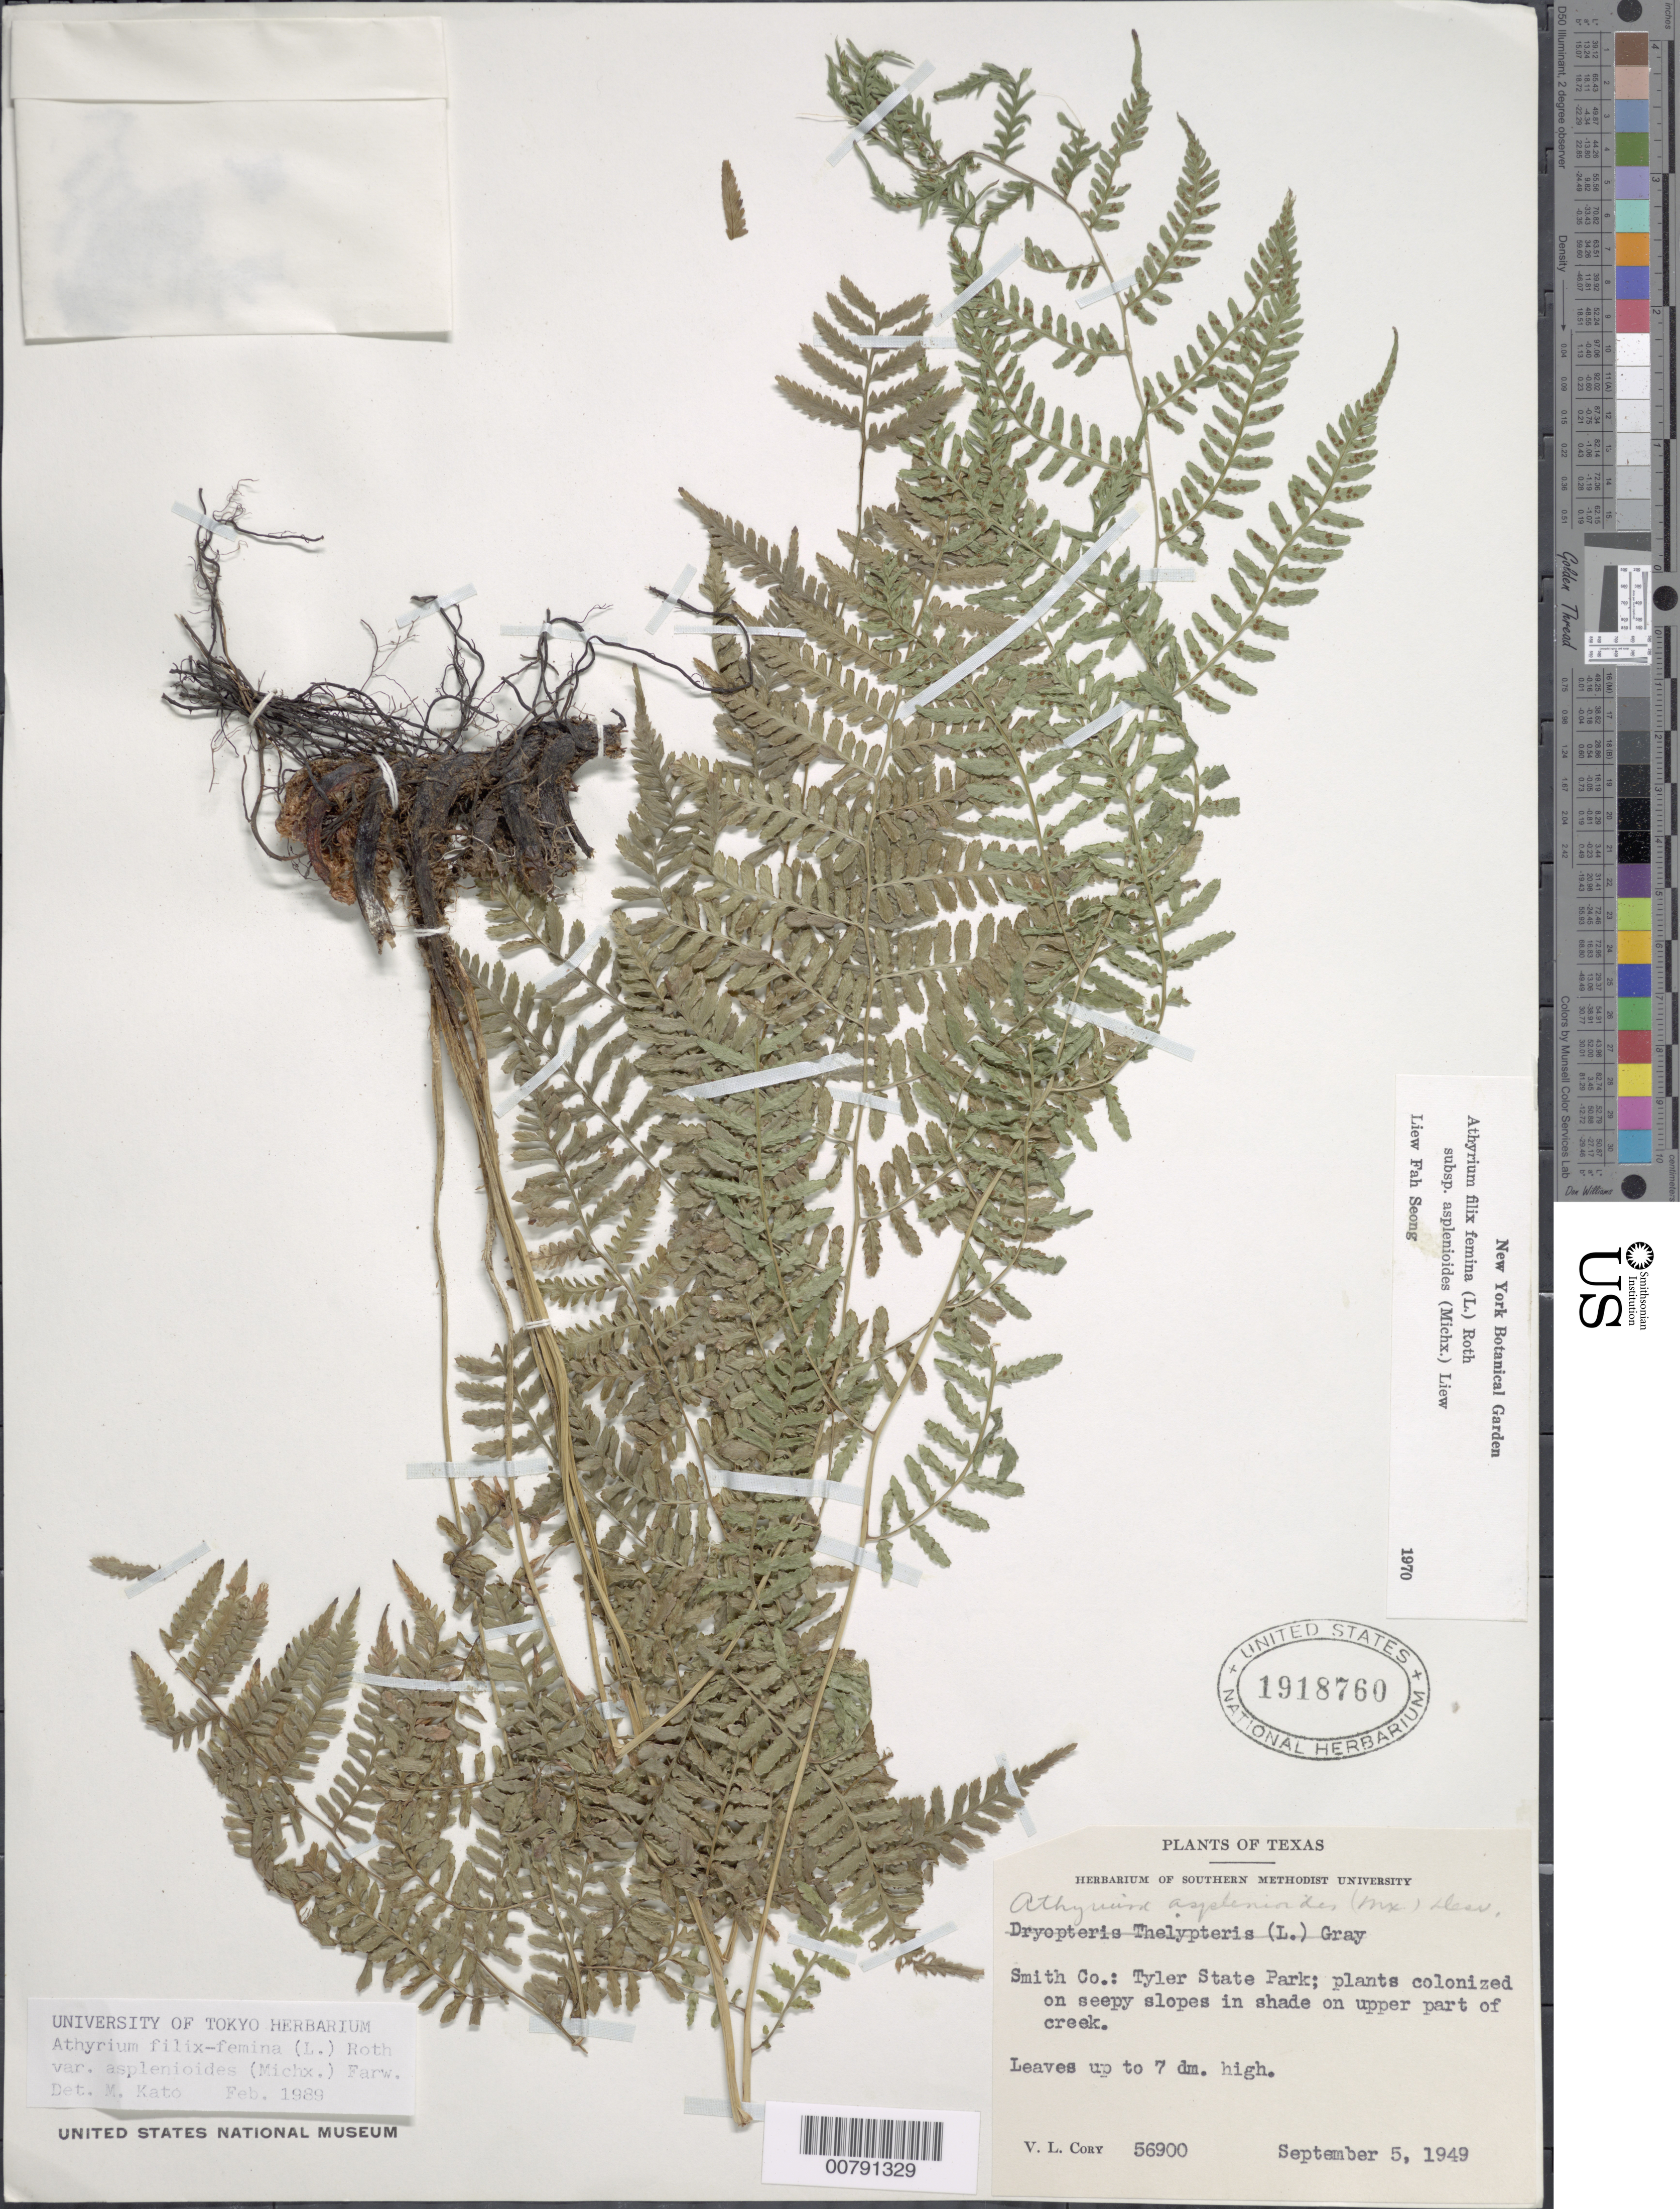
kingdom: Plantae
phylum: Tracheophyta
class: Polypodiopsida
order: Polypodiales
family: Athyriaceae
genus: Athyrium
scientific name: Athyrium filix-femina subsp. asplenioides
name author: (Michx.) Hultén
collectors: V. Cory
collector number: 56900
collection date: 1949-09-05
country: United States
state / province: Texas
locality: Smith Co.: Tyler State Park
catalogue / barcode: US 1918760